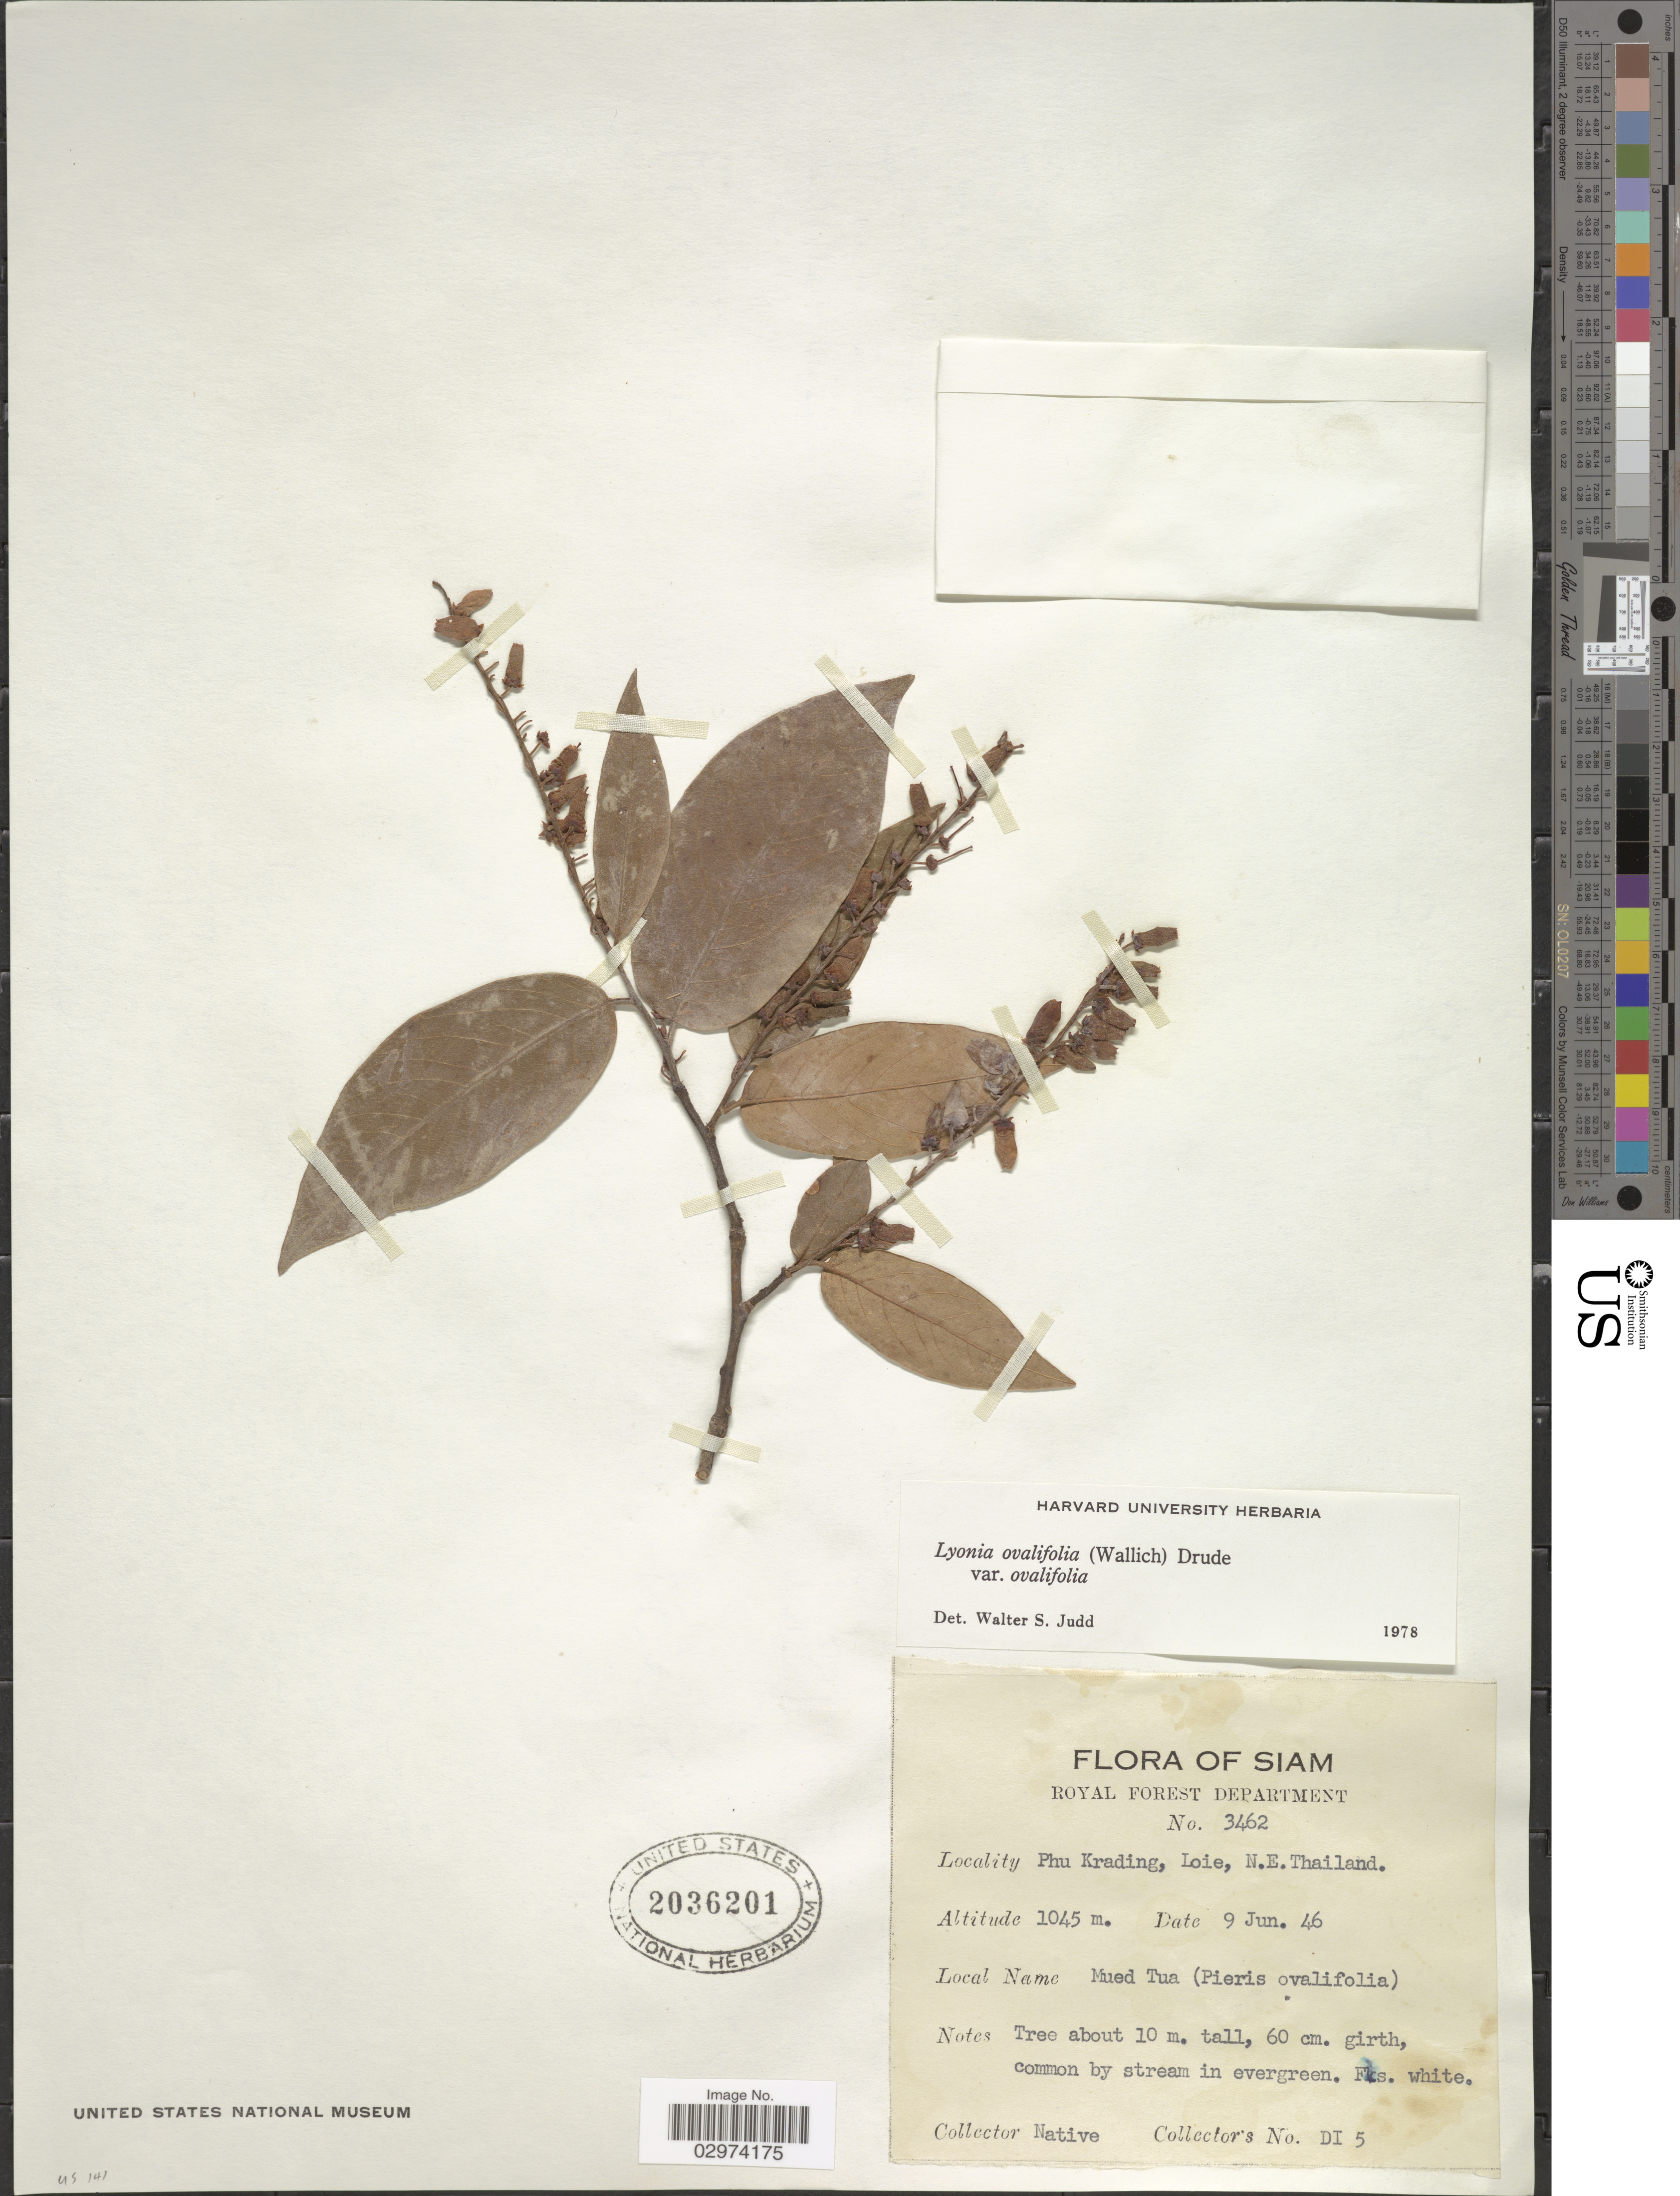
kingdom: Plantae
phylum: Tracheophyta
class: Magnoliopsida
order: Ericales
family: Ericaceae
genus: Lyonia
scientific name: Lyonia ovalifolia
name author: (Wall.) Drude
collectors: Native collectors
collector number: DI5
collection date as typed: Transcribed d/m/y: 9/6/46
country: Thailand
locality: Siam. Royal Forest Department. Phu Krading, Loie, N.E. Thailand.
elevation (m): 1045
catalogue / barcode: US 2036201